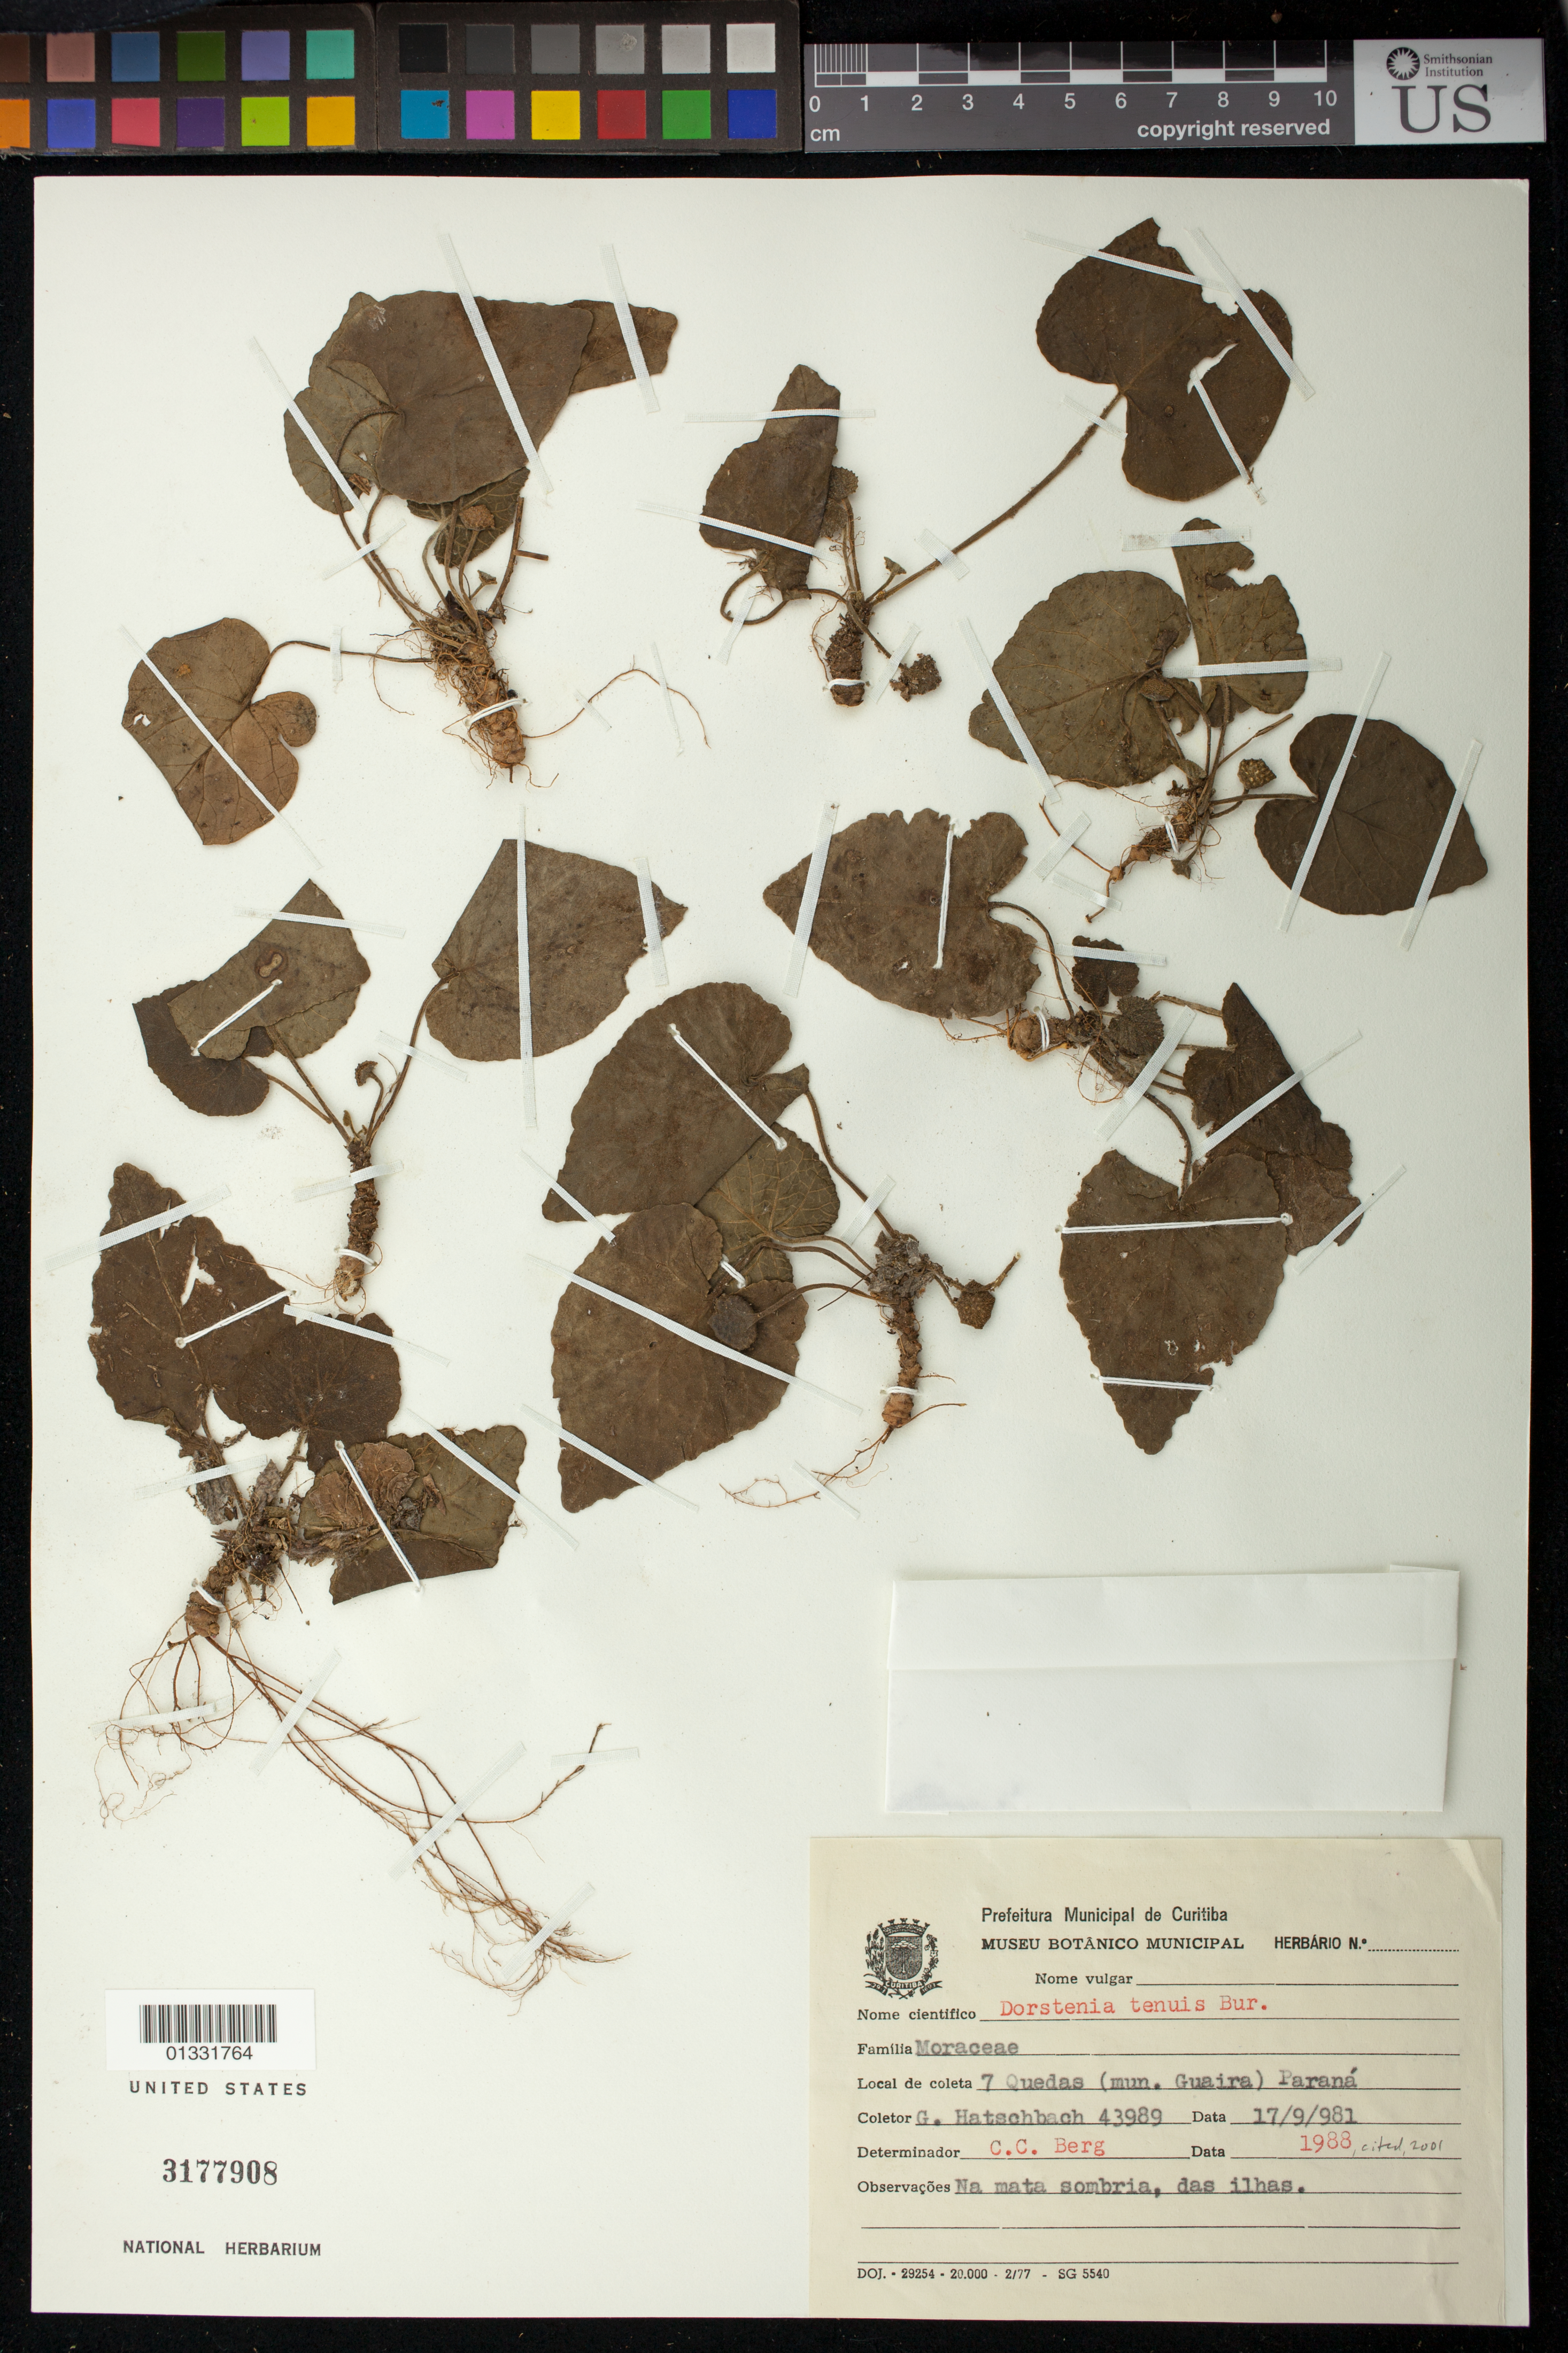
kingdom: Plantae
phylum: Tracheophyta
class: Magnoliopsida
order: Rosales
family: Moraceae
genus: Dorstenia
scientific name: Dorstenia tenuis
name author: Bonpl. ex Bureau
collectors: G. Hatschbach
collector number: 43989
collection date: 1981-09-17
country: Brazil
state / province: Paraná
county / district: Guaíra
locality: Sete Quedas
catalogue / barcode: US 3177908